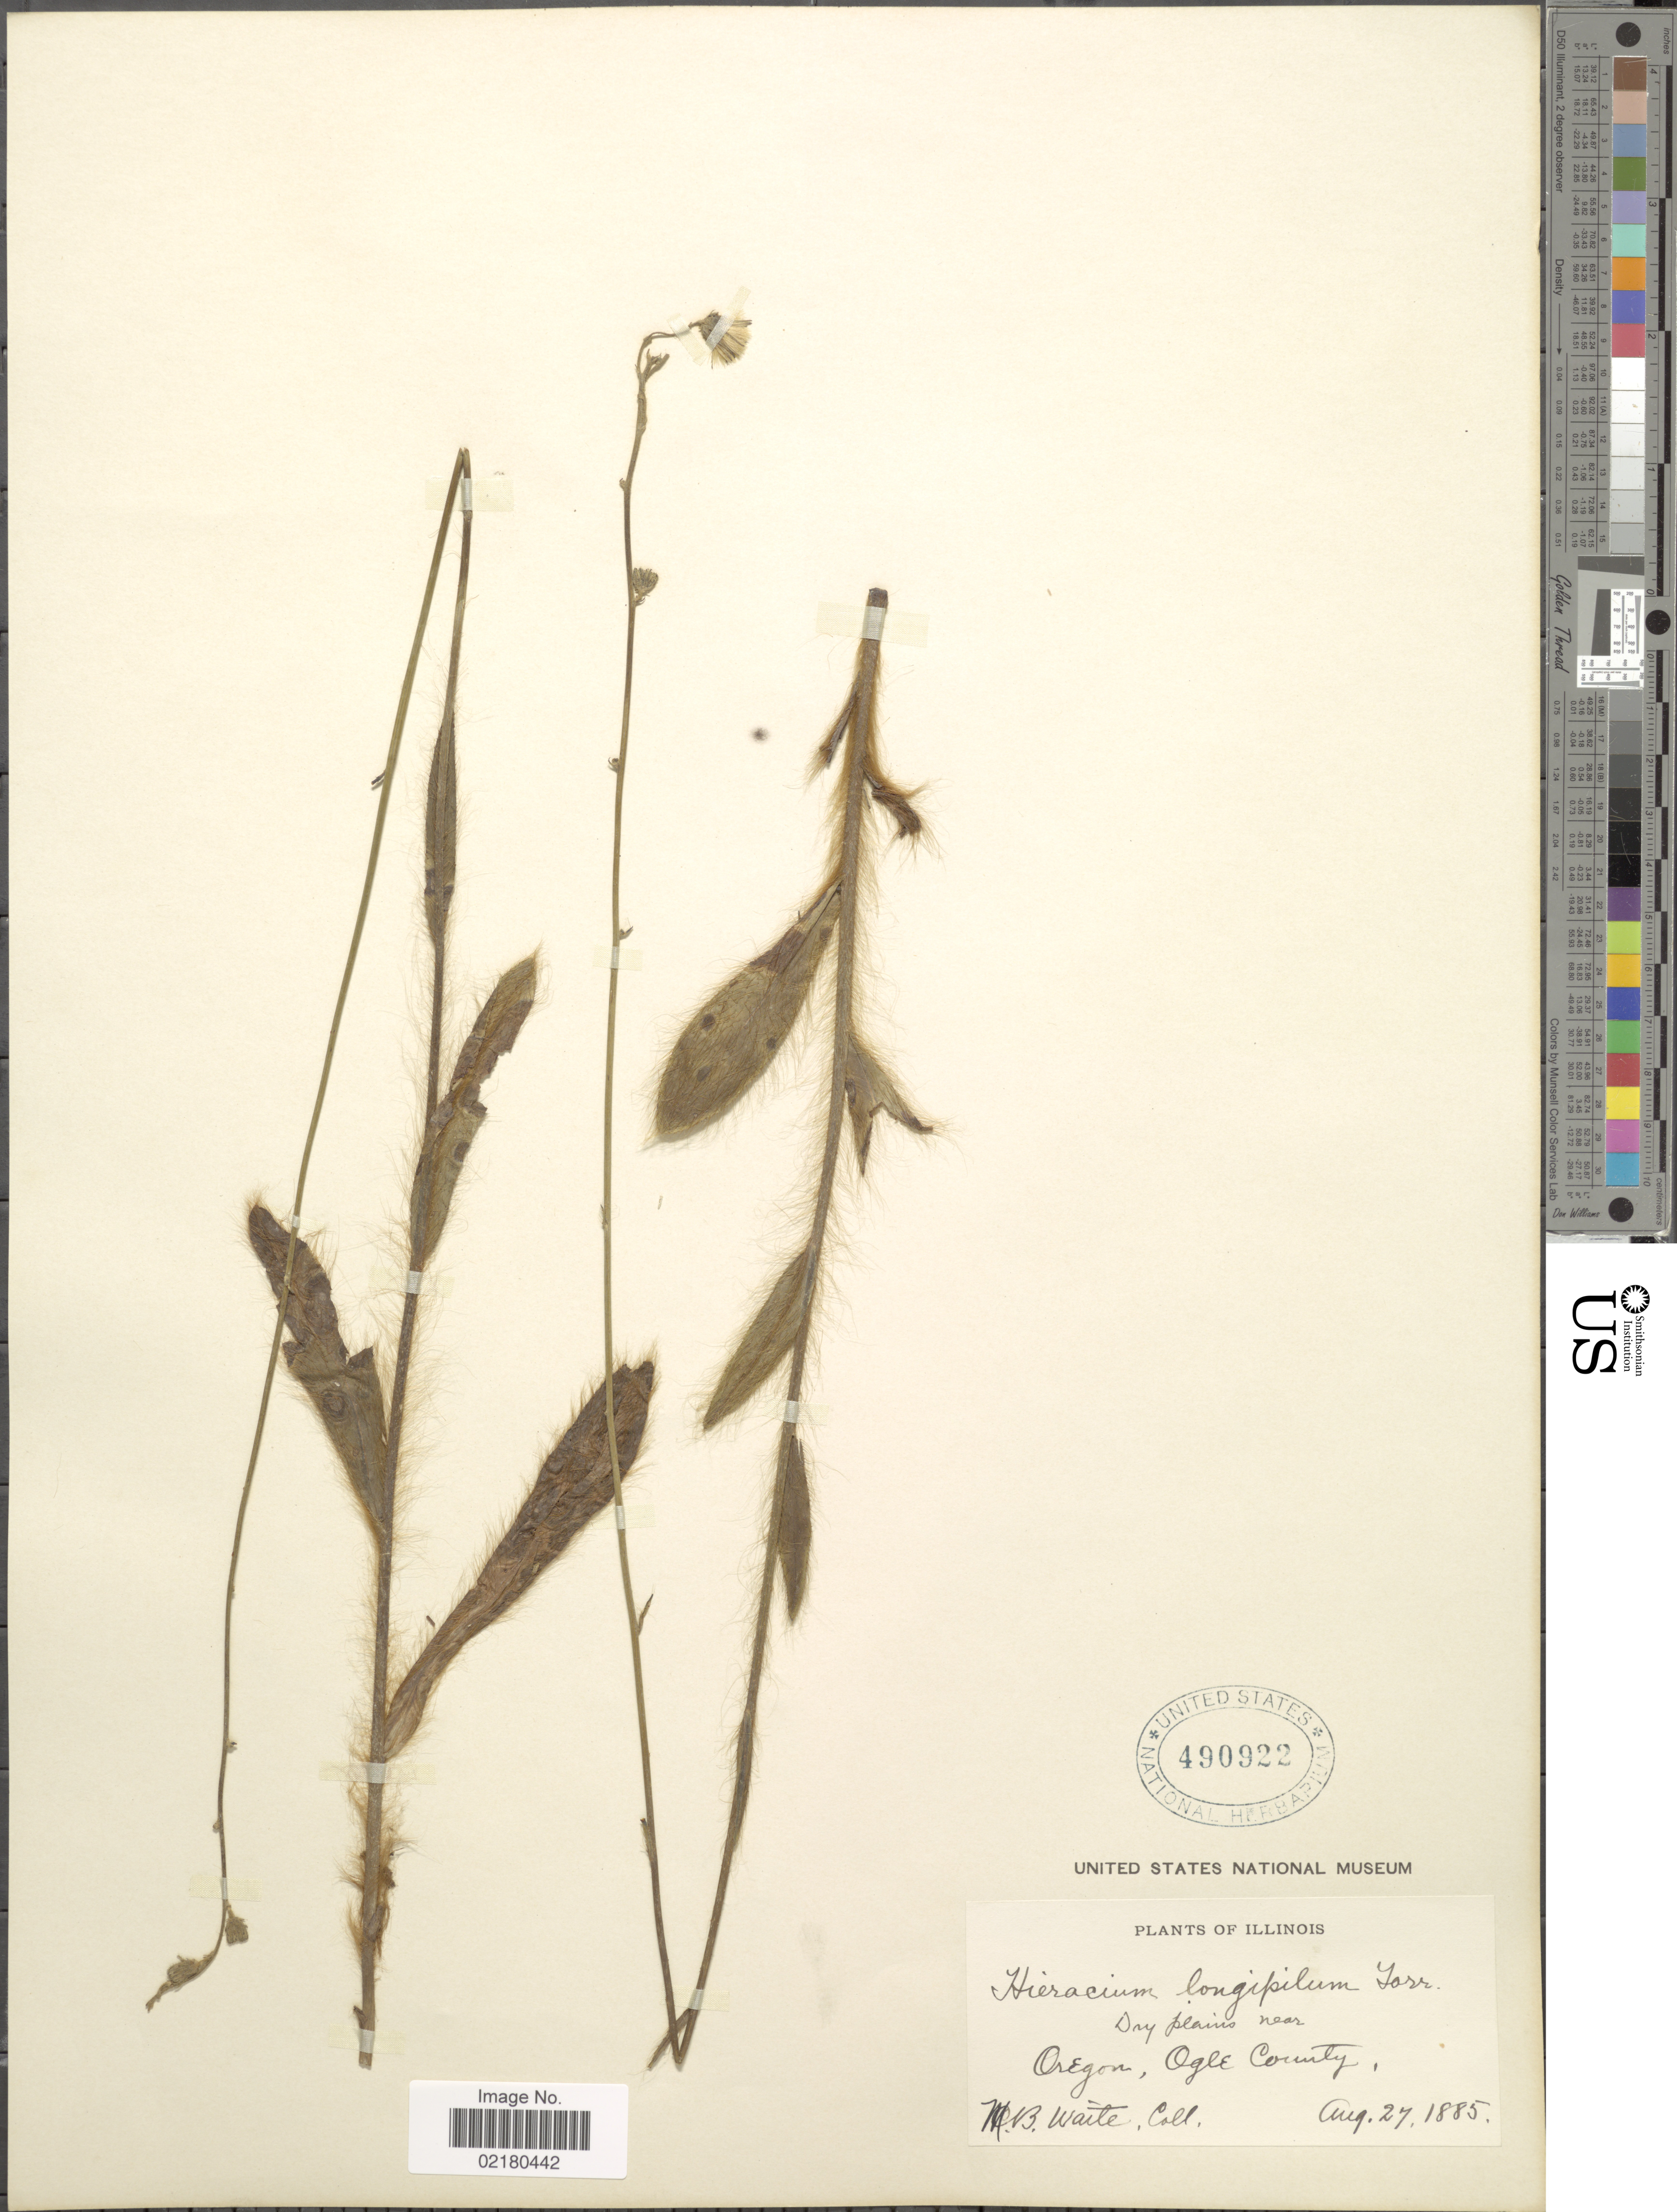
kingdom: Plantae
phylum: Tracheophyta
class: Magnoliopsida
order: Asterales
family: Asteraceae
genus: Hieracium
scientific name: Hieracium longipilum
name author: Torr. ex Hook.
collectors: M. B. Waite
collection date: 1885-08-27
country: United States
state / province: Oregon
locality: Ogle County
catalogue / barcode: US 490922